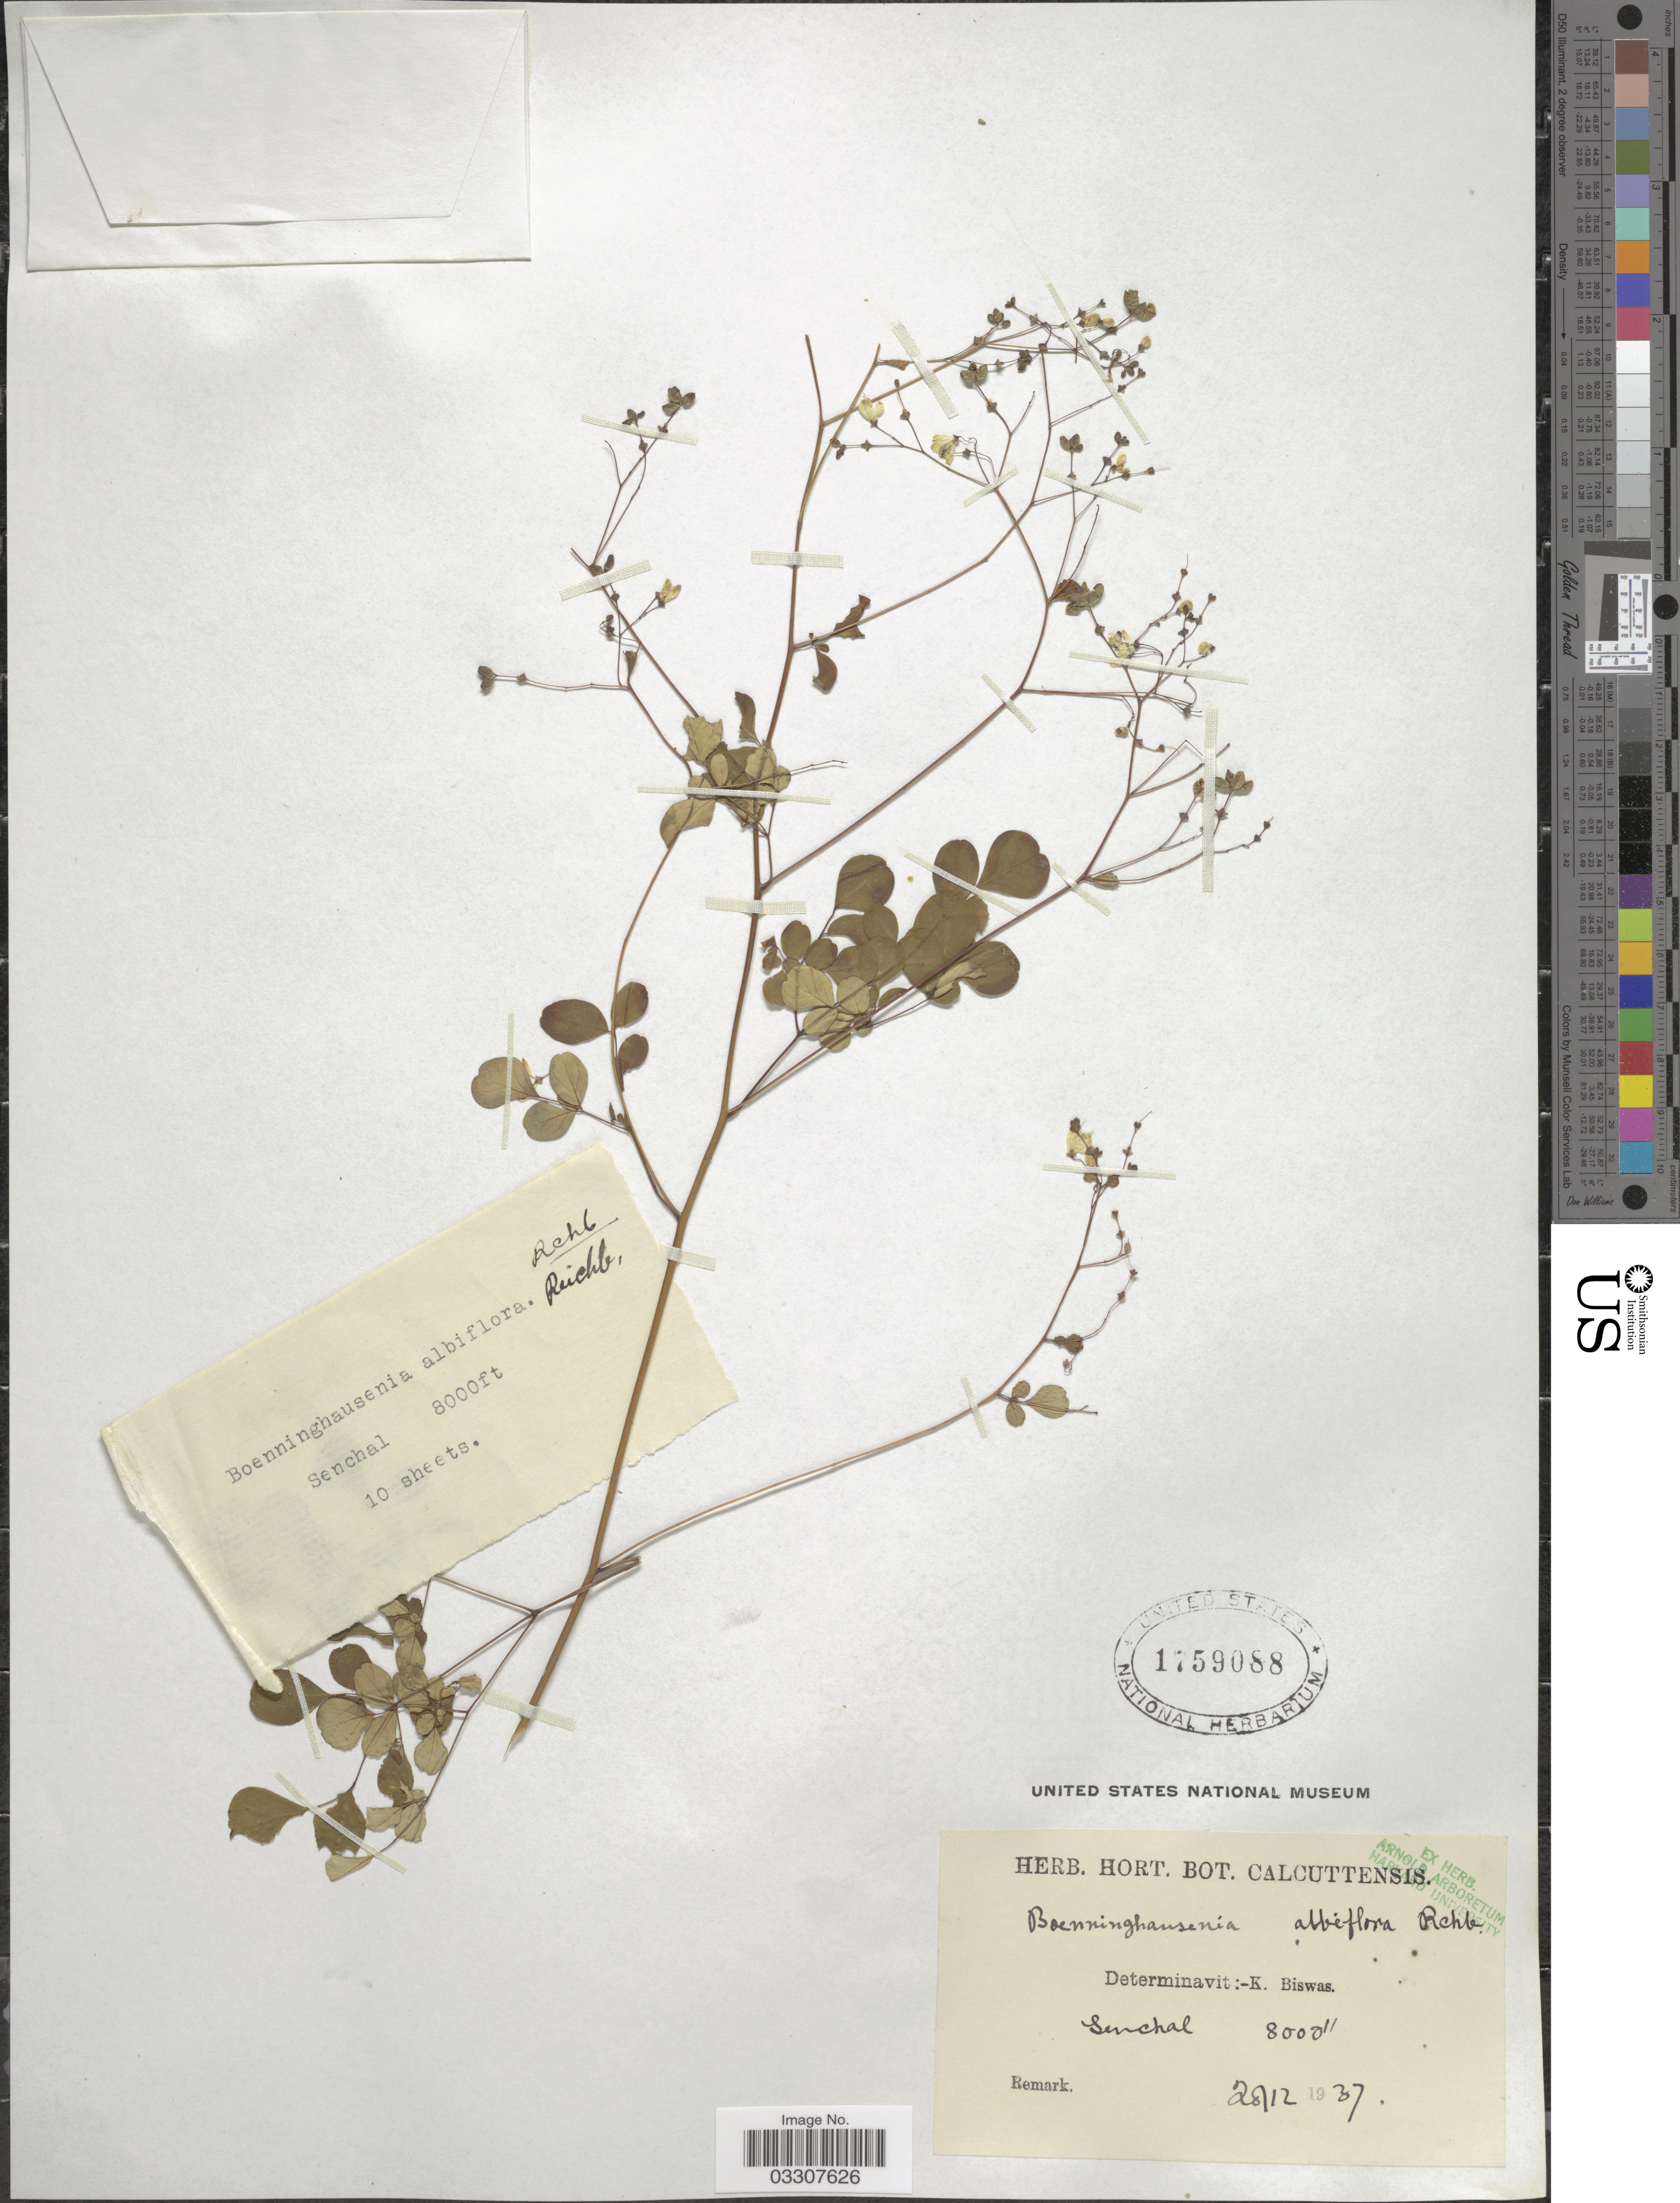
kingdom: Plantae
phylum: Tracheophyta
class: Magnoliopsida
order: Sapindales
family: Rutaceae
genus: Boenninghausenia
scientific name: Boenninghausenia albiflora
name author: (Hook.) Meisn.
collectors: ex Herb. Hort. Bot. Calcuttensis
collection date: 1937-12-20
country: India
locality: Senchal.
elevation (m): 2438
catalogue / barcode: US 1759088